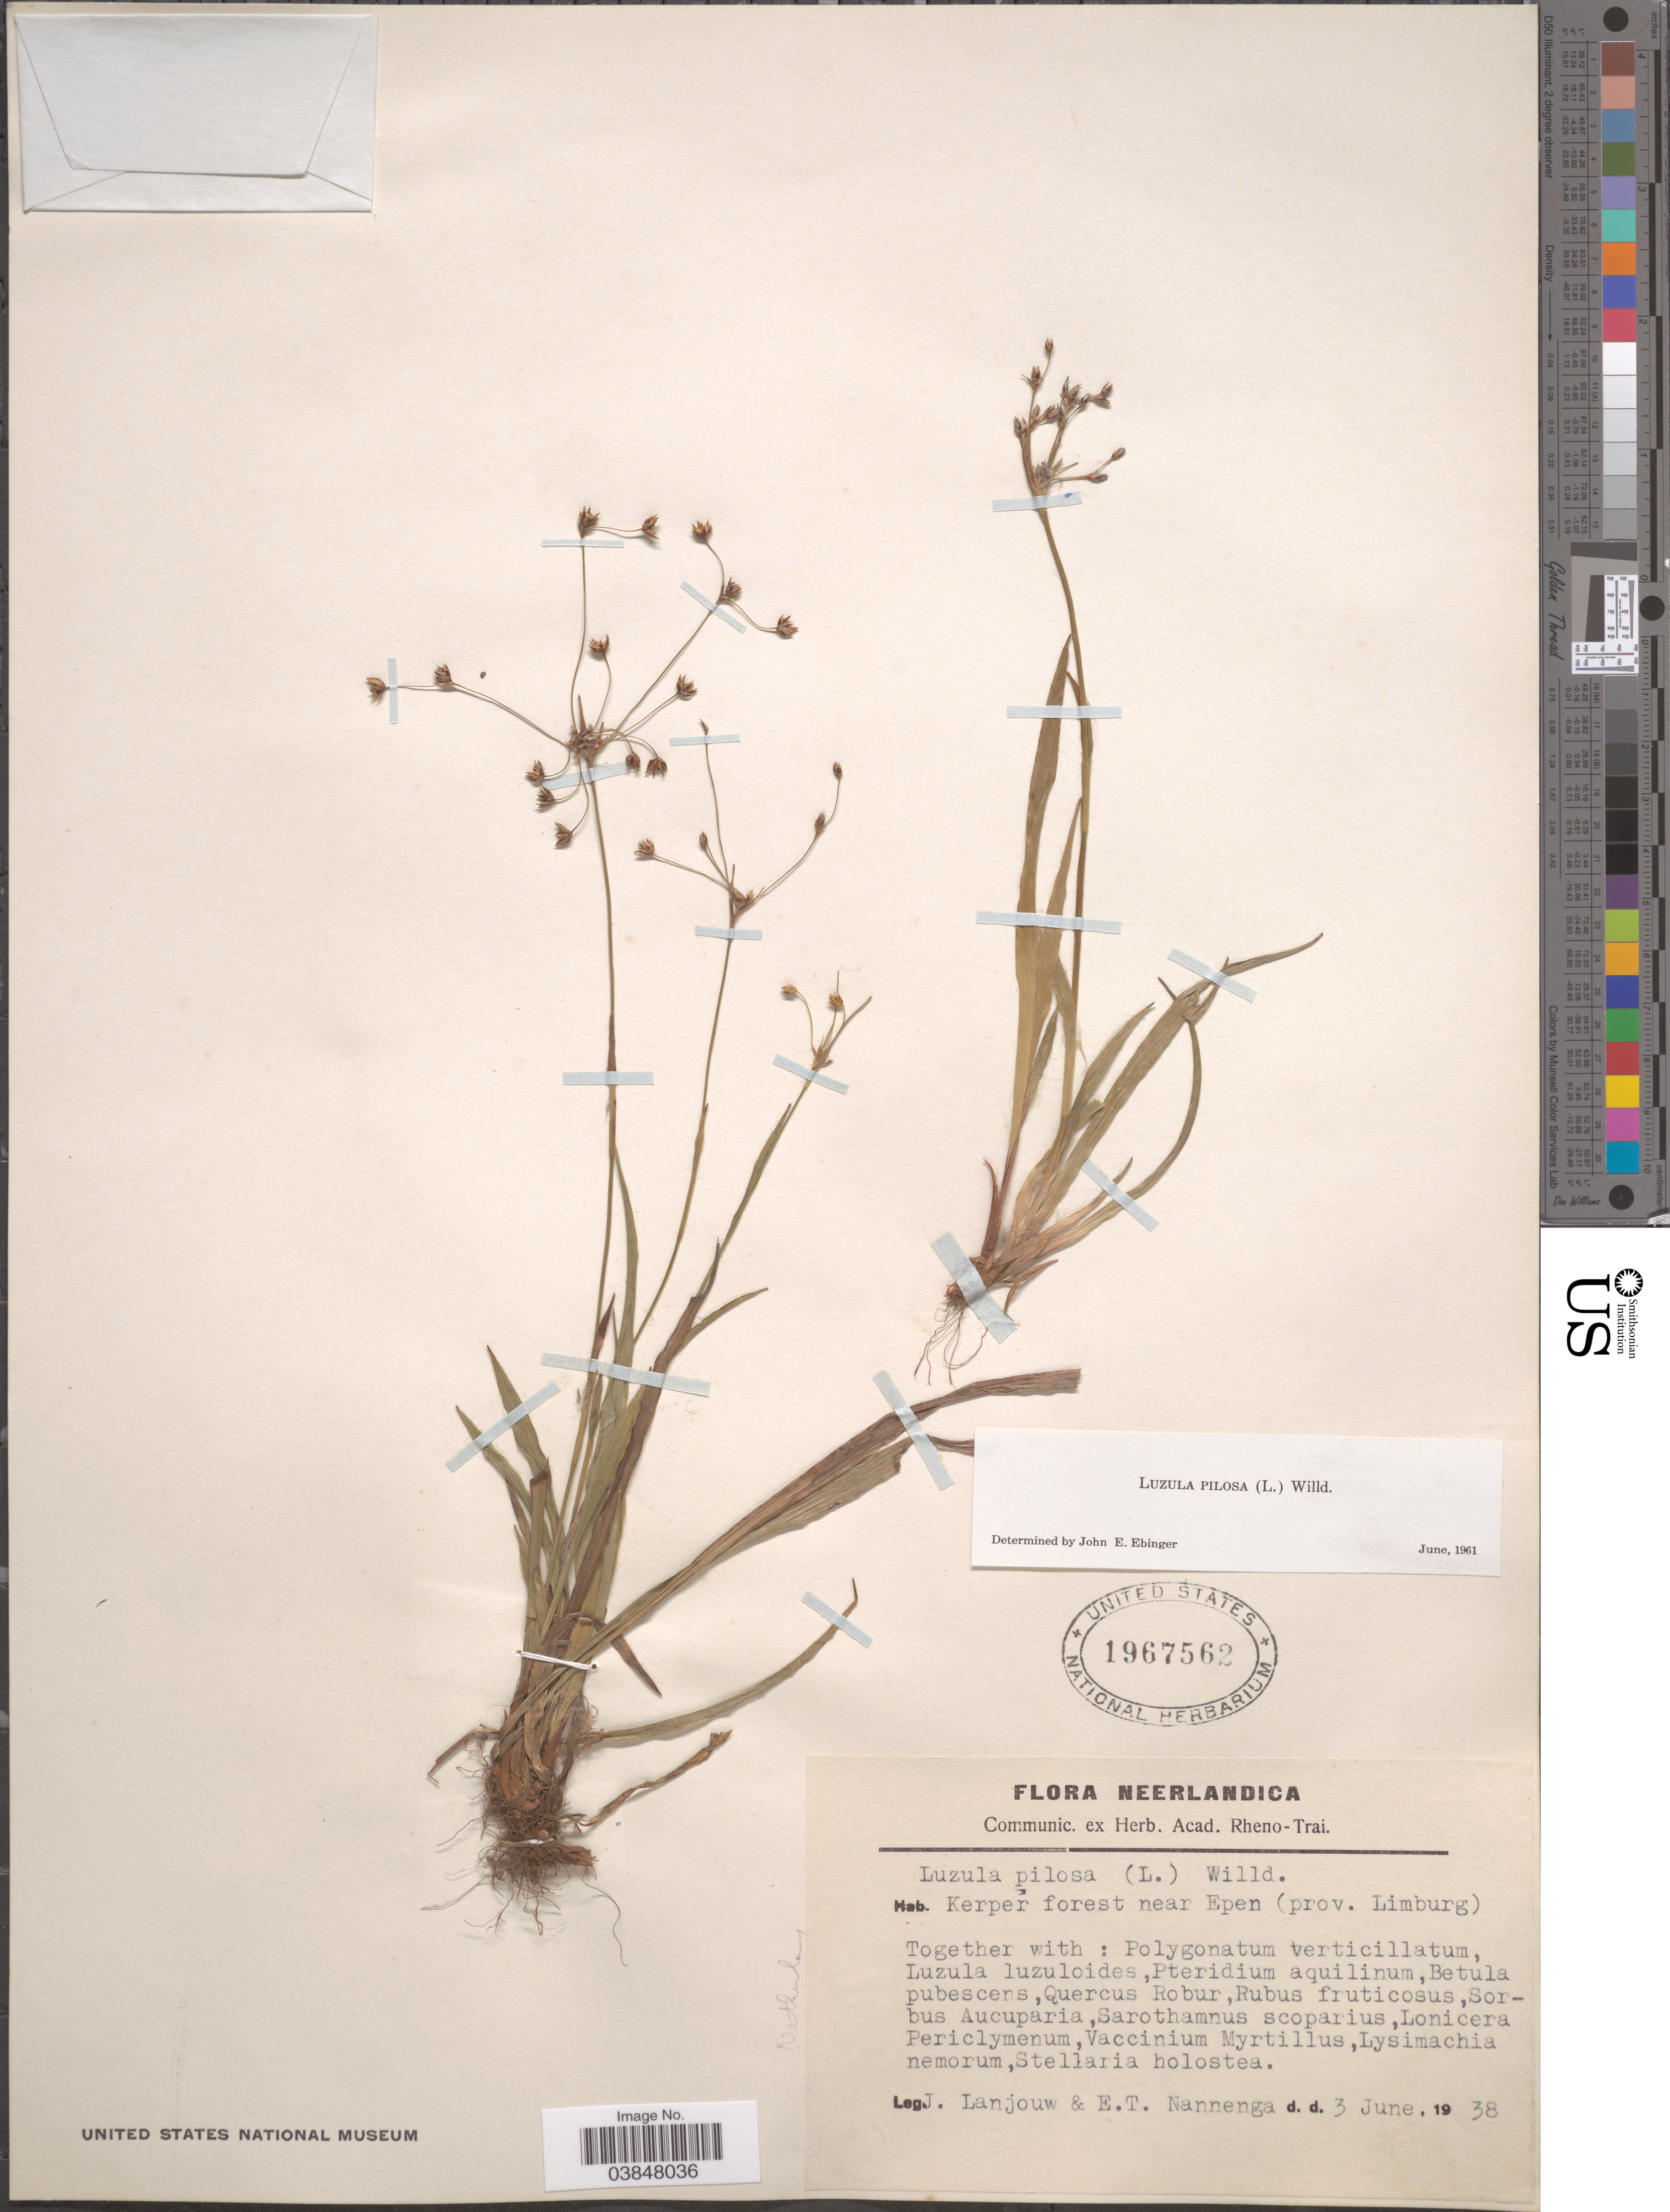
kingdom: Plantae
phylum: Tracheophyta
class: Liliopsida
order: Poales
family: Juncaceae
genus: Luzula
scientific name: Luzula pilosa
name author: (L.) Willd.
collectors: J. Lanjouw & E. Nannenga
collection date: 1938-06-03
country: Netherlands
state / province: Limburg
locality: Neerlandica. Kerper forest near Epen (prov. Limburg).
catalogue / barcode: US 1967562